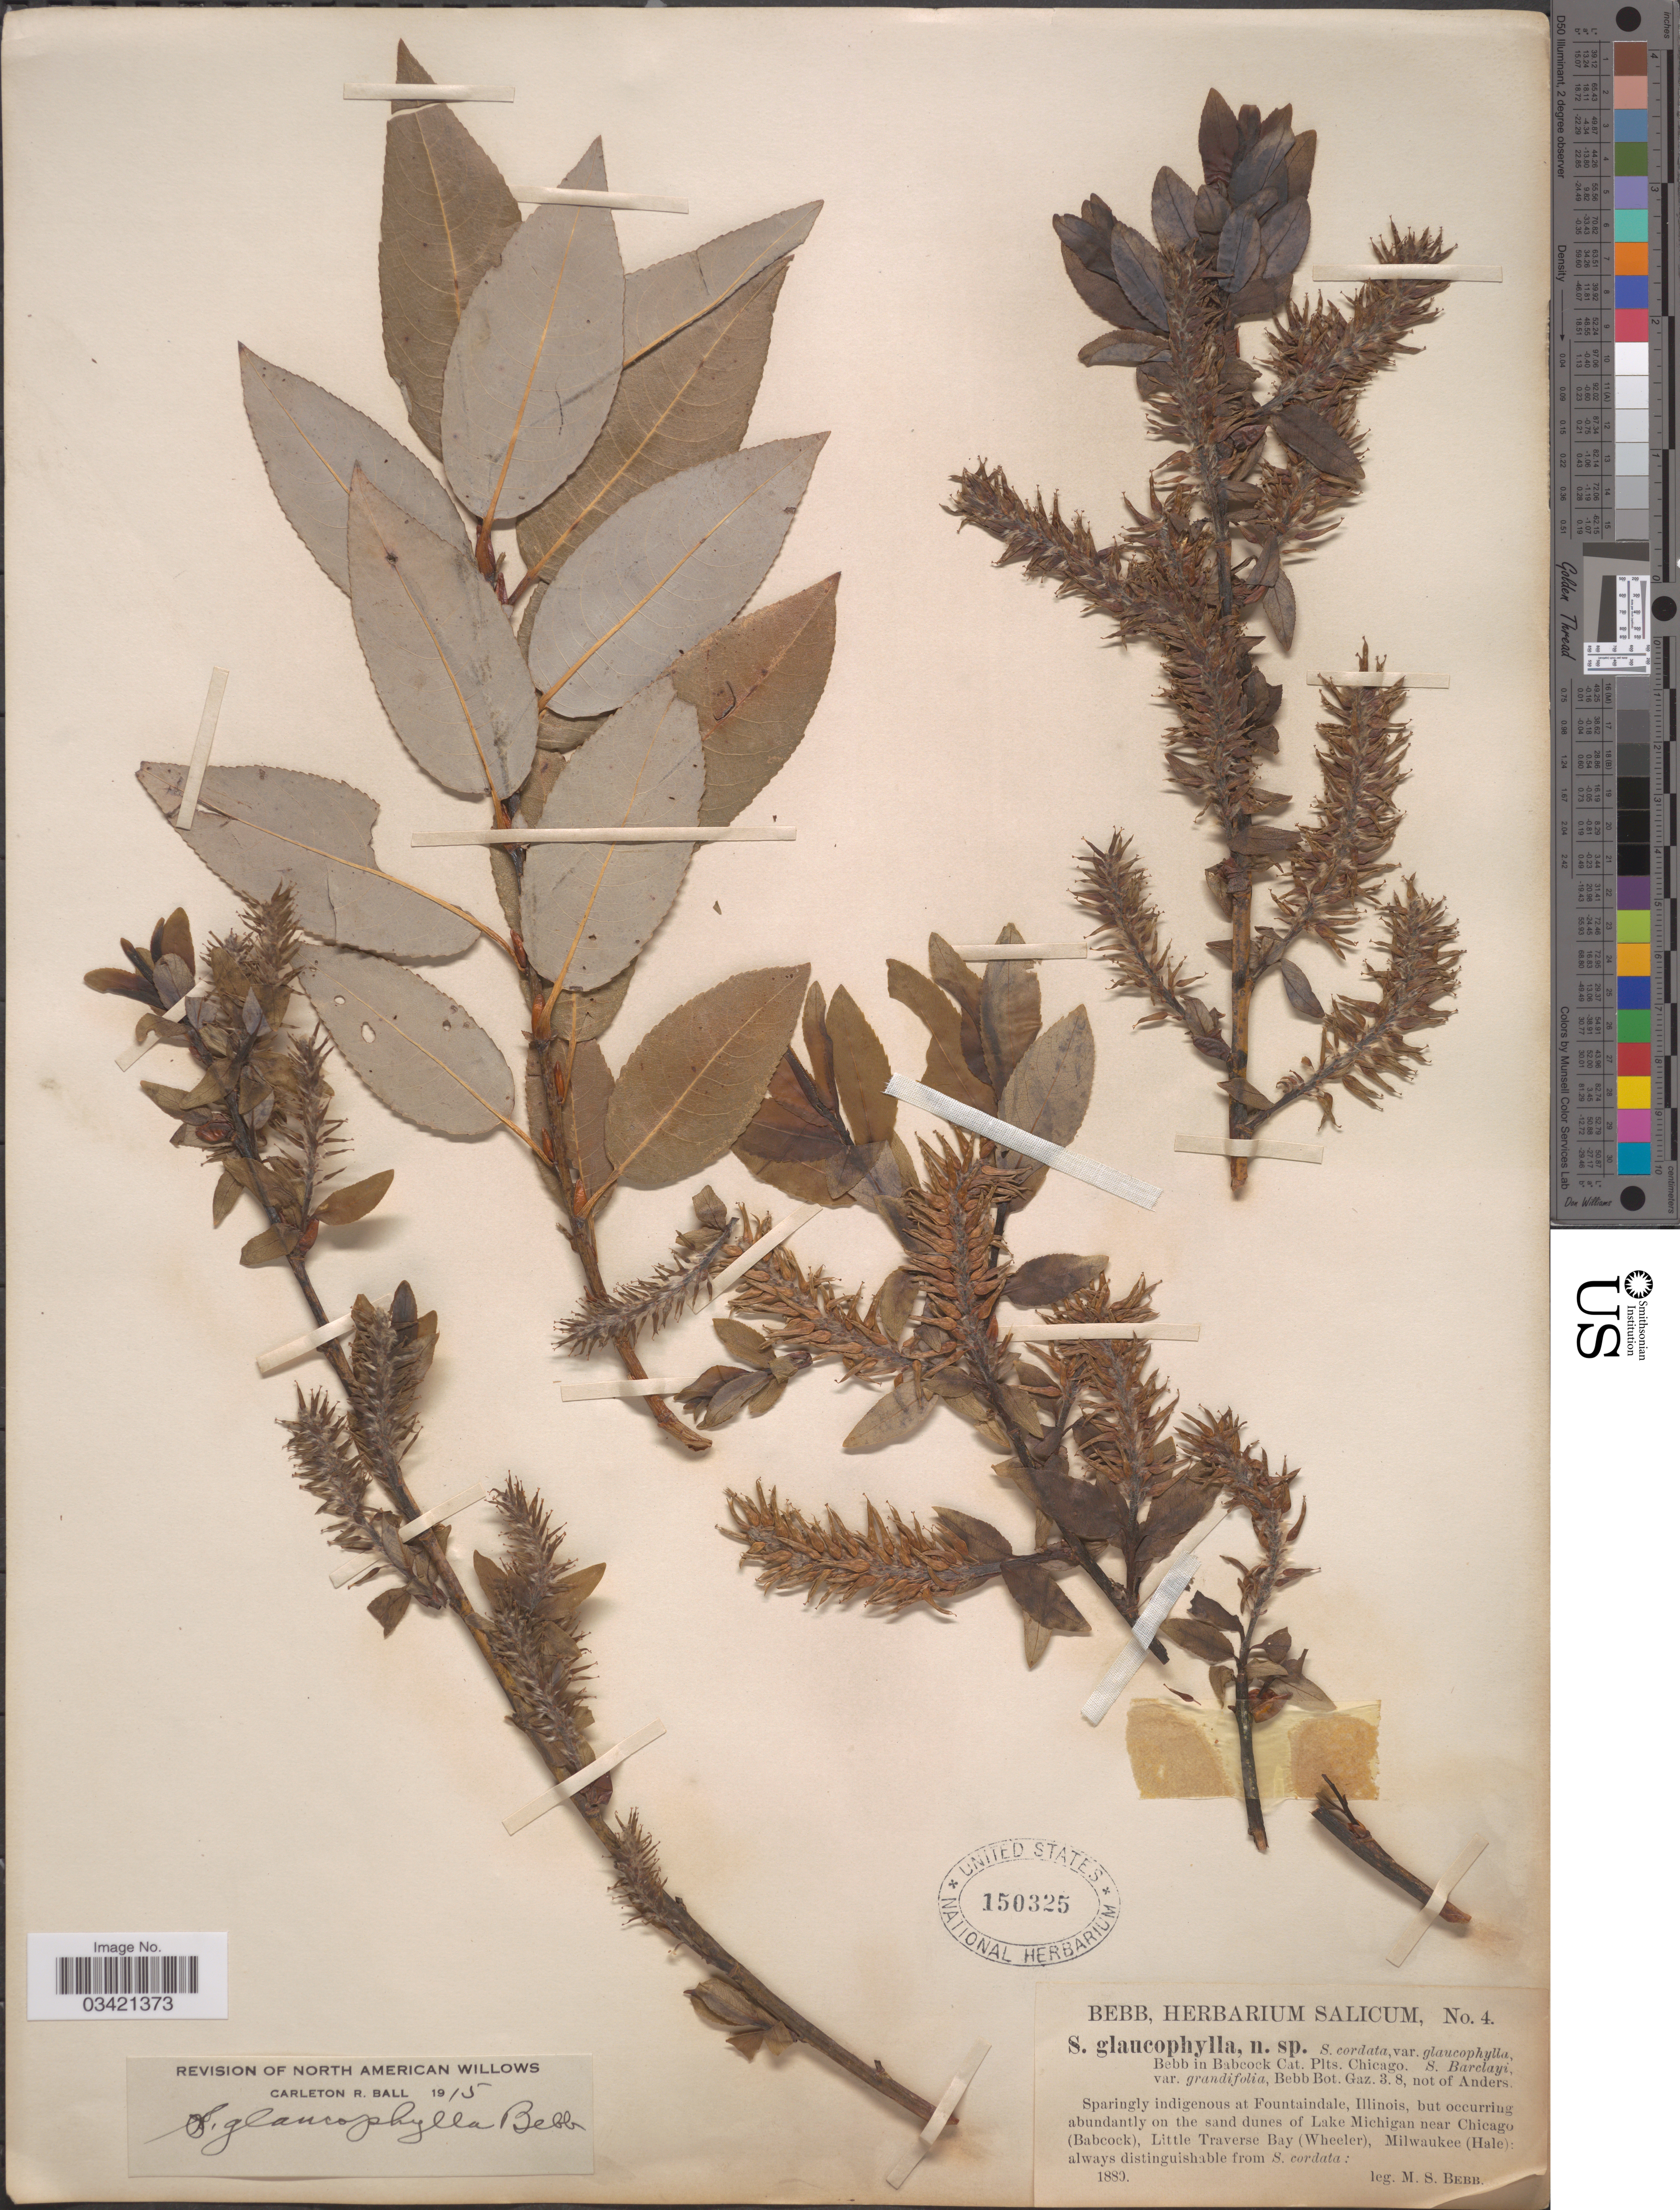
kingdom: Plantae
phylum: Tracheophyta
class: Magnoliopsida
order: Malpighiales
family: Salicaceae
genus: Salix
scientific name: Salix glaucophylla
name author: Andersson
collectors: M. Bebb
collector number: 4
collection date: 1880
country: United States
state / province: Illinois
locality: At Fountaindale, but occurring abundantly on the sand dunes of Lake Michigan near Chicago (Babock), Little Traverse Bay (Wheeler), Milwaukee (Hale).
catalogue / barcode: US 150325